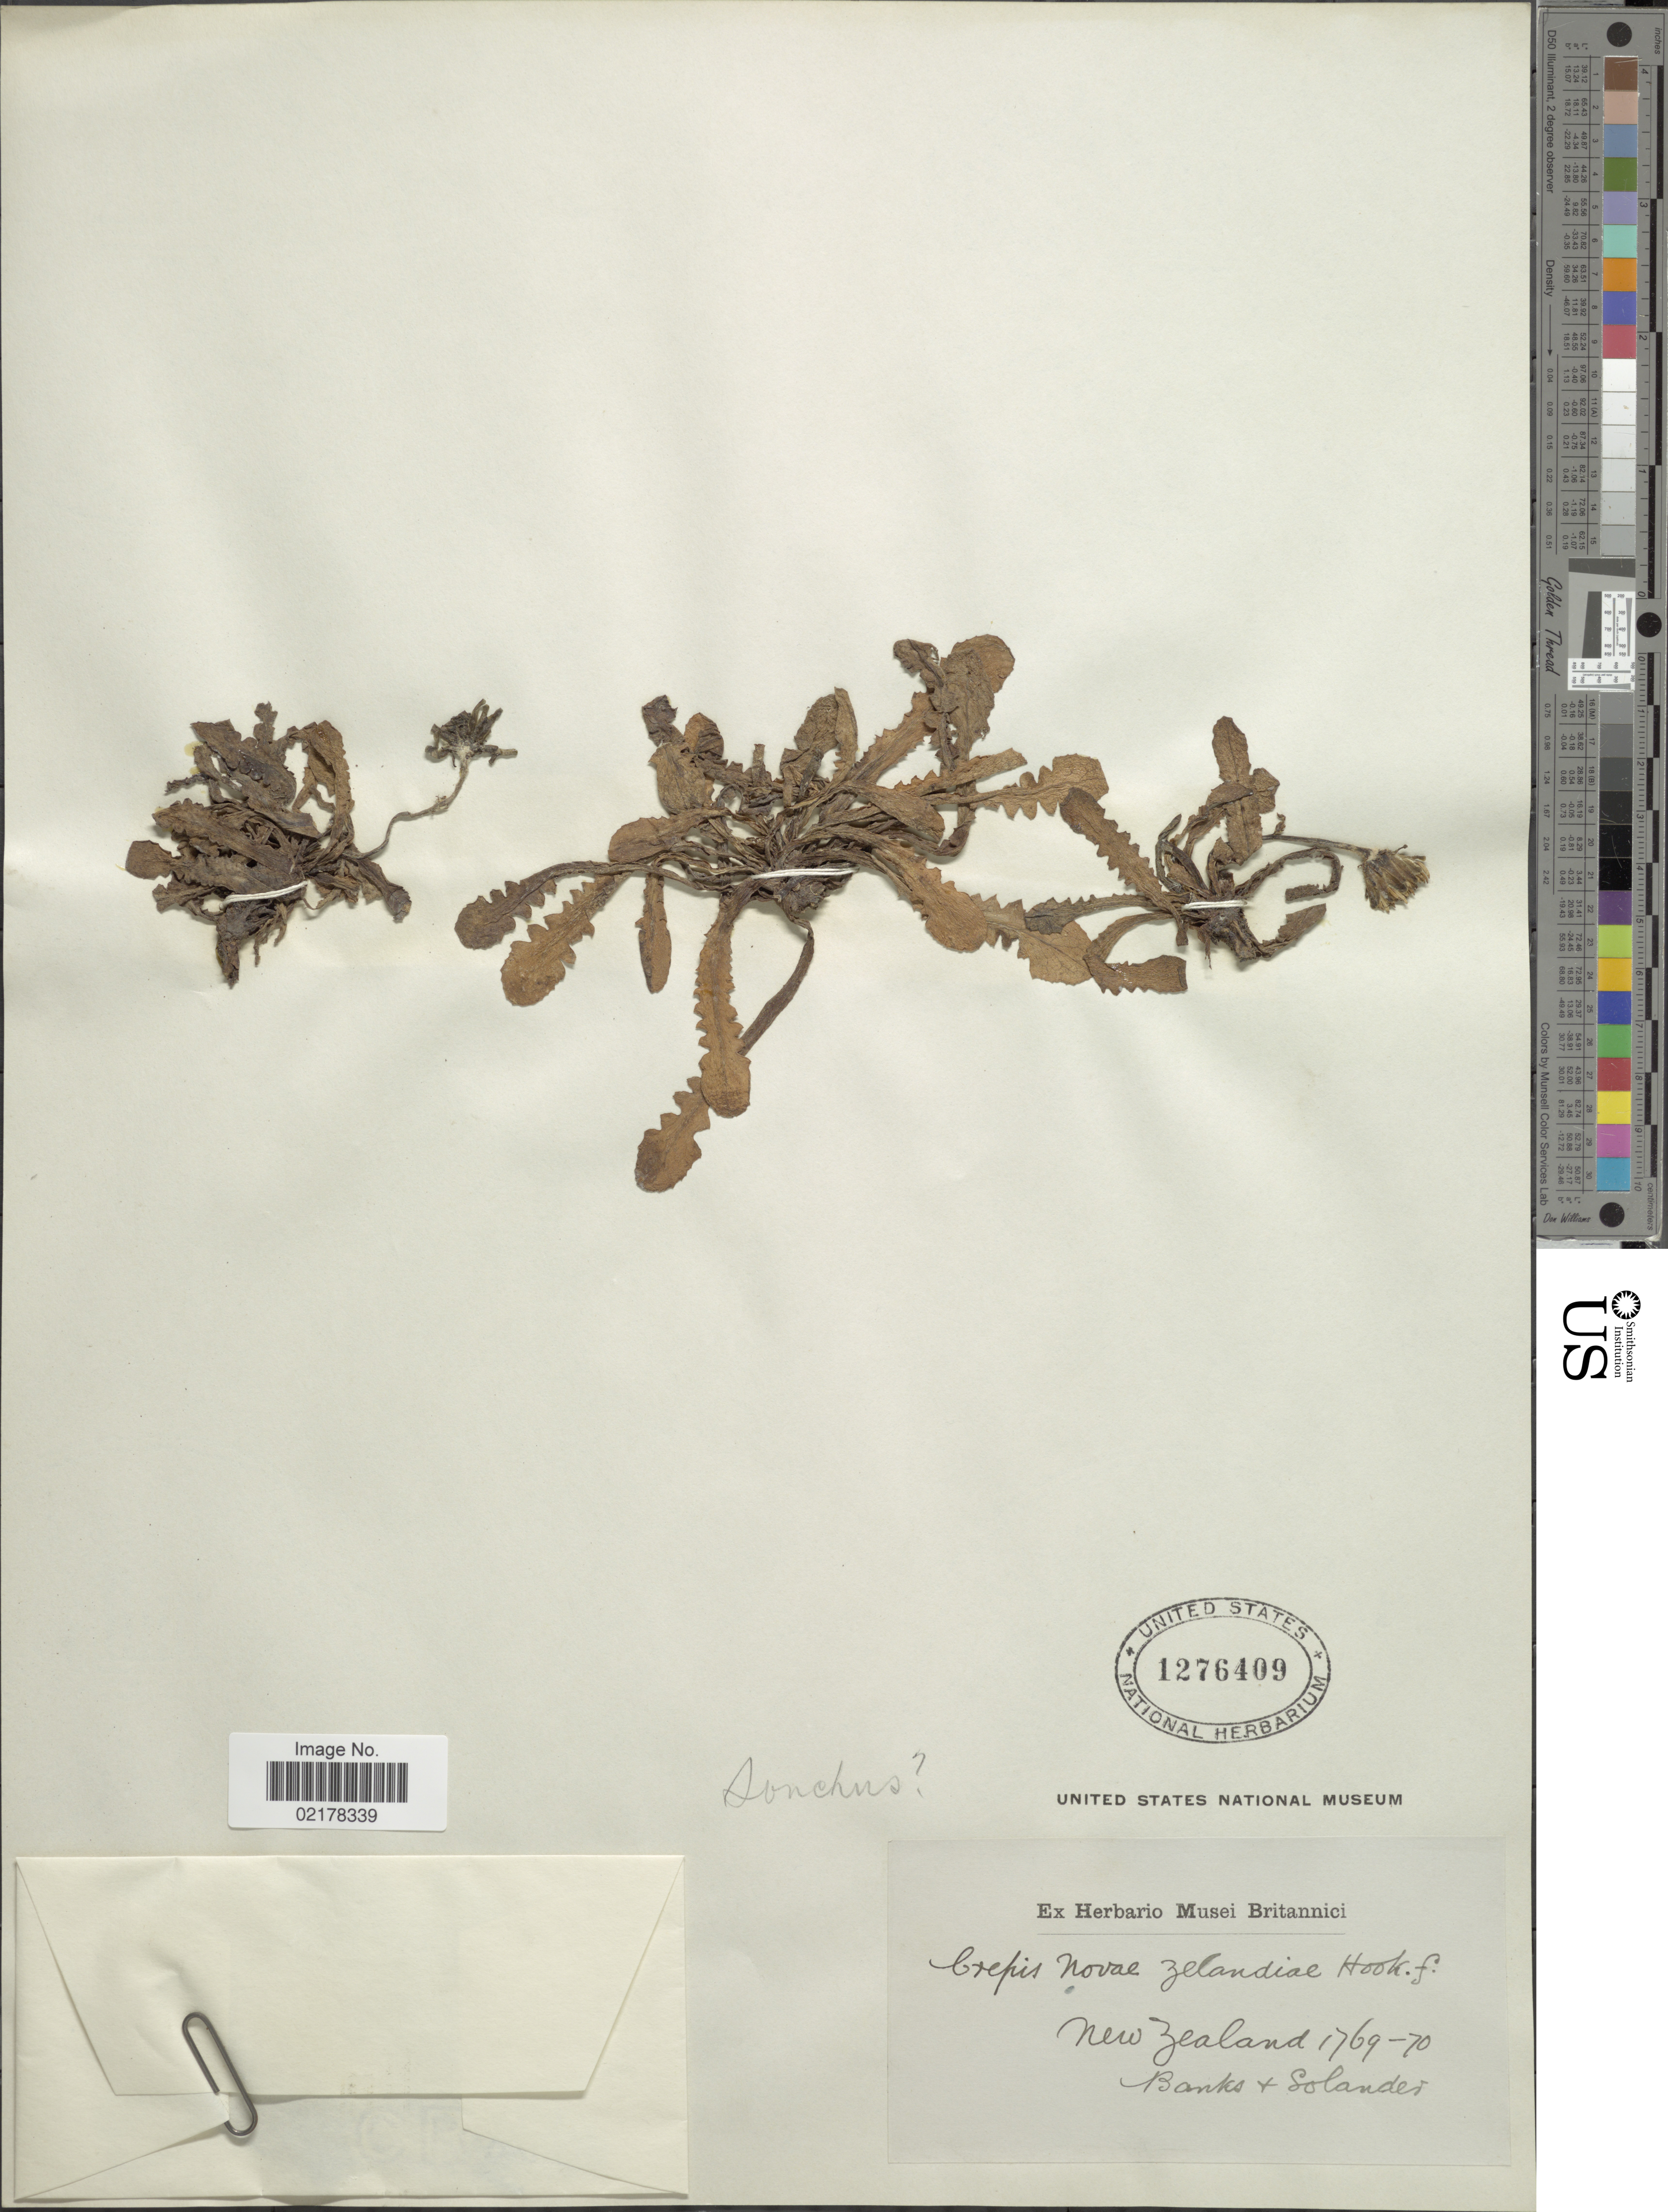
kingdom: Plantae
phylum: Tracheophyta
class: Magnoliopsida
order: Asterales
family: Asteraceae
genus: Sonchus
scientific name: Sonchus novae-zelandiae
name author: (Hook. f.) Hook. f.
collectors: J. Banks & D. C. Solander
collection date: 1769/1770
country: New Zealand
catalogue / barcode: US 1276409